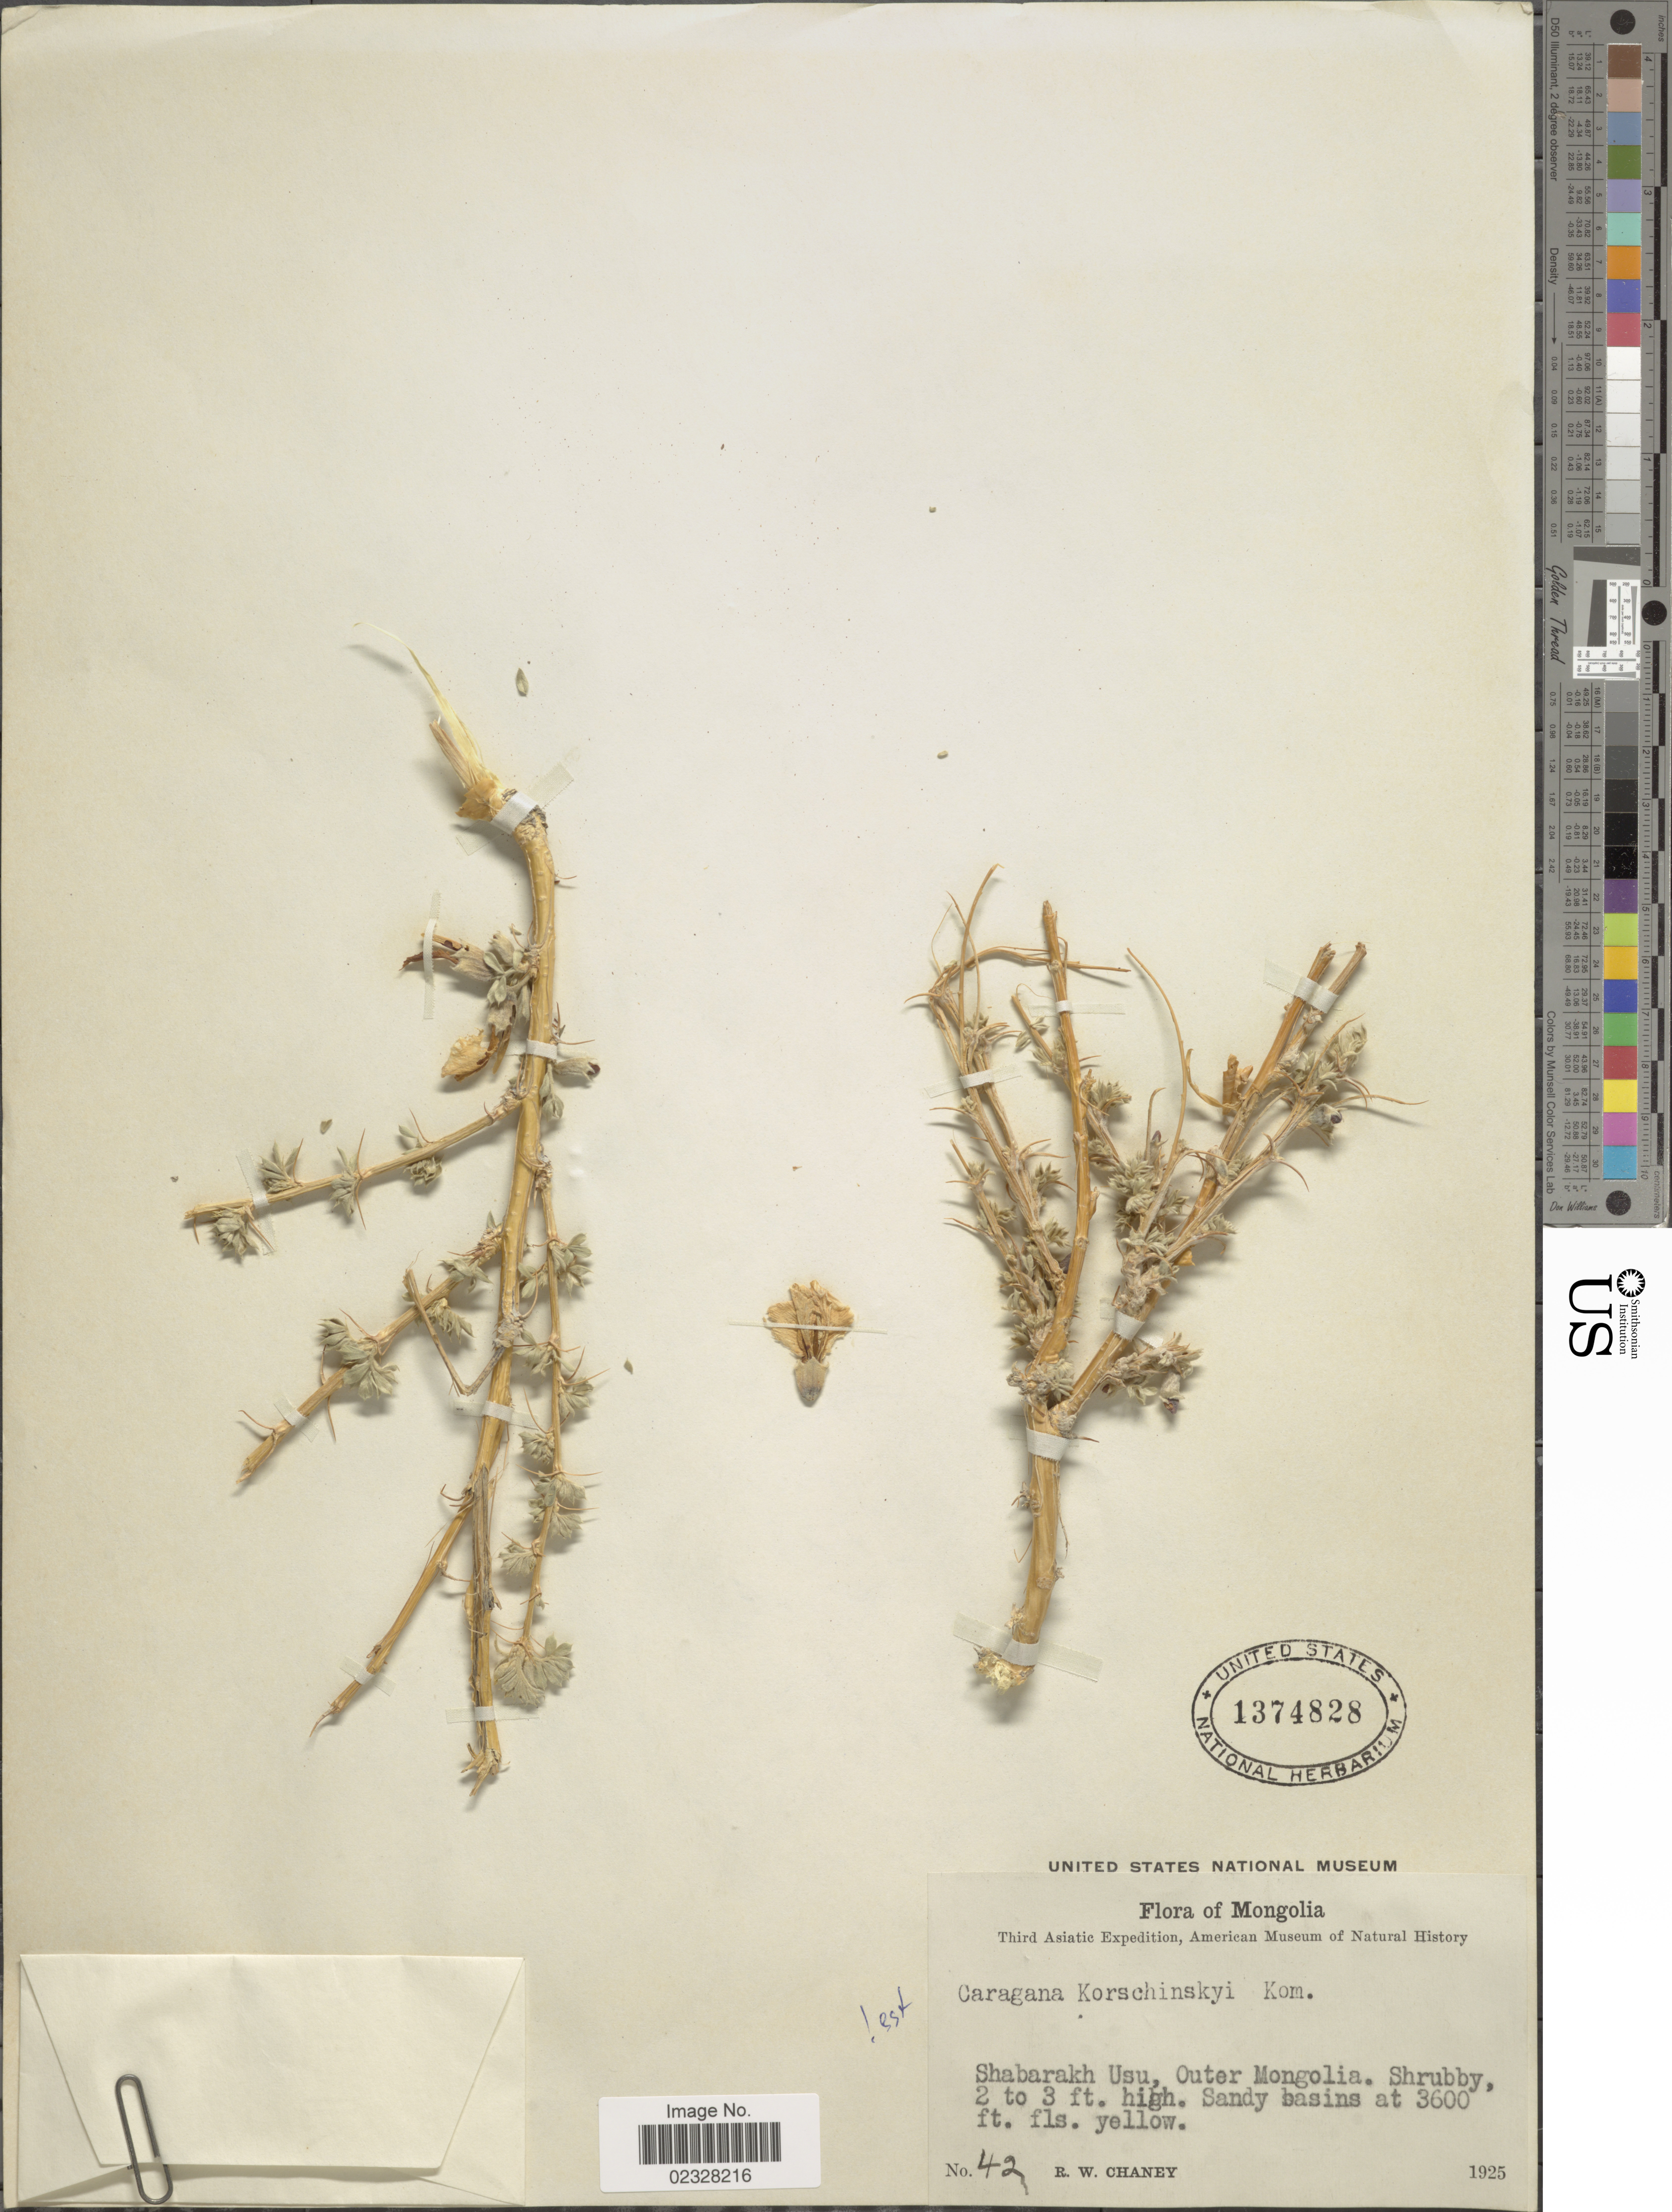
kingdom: Plantae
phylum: Tracheophyta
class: Magnoliopsida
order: Fabales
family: Fabaceae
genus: Caragana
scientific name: Caragana korshinskii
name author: Kom.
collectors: R. Chaney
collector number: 42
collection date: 1925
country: Mongolia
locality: Shabarakh Usu, Outer Mongolia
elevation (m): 1097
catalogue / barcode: US 1374828